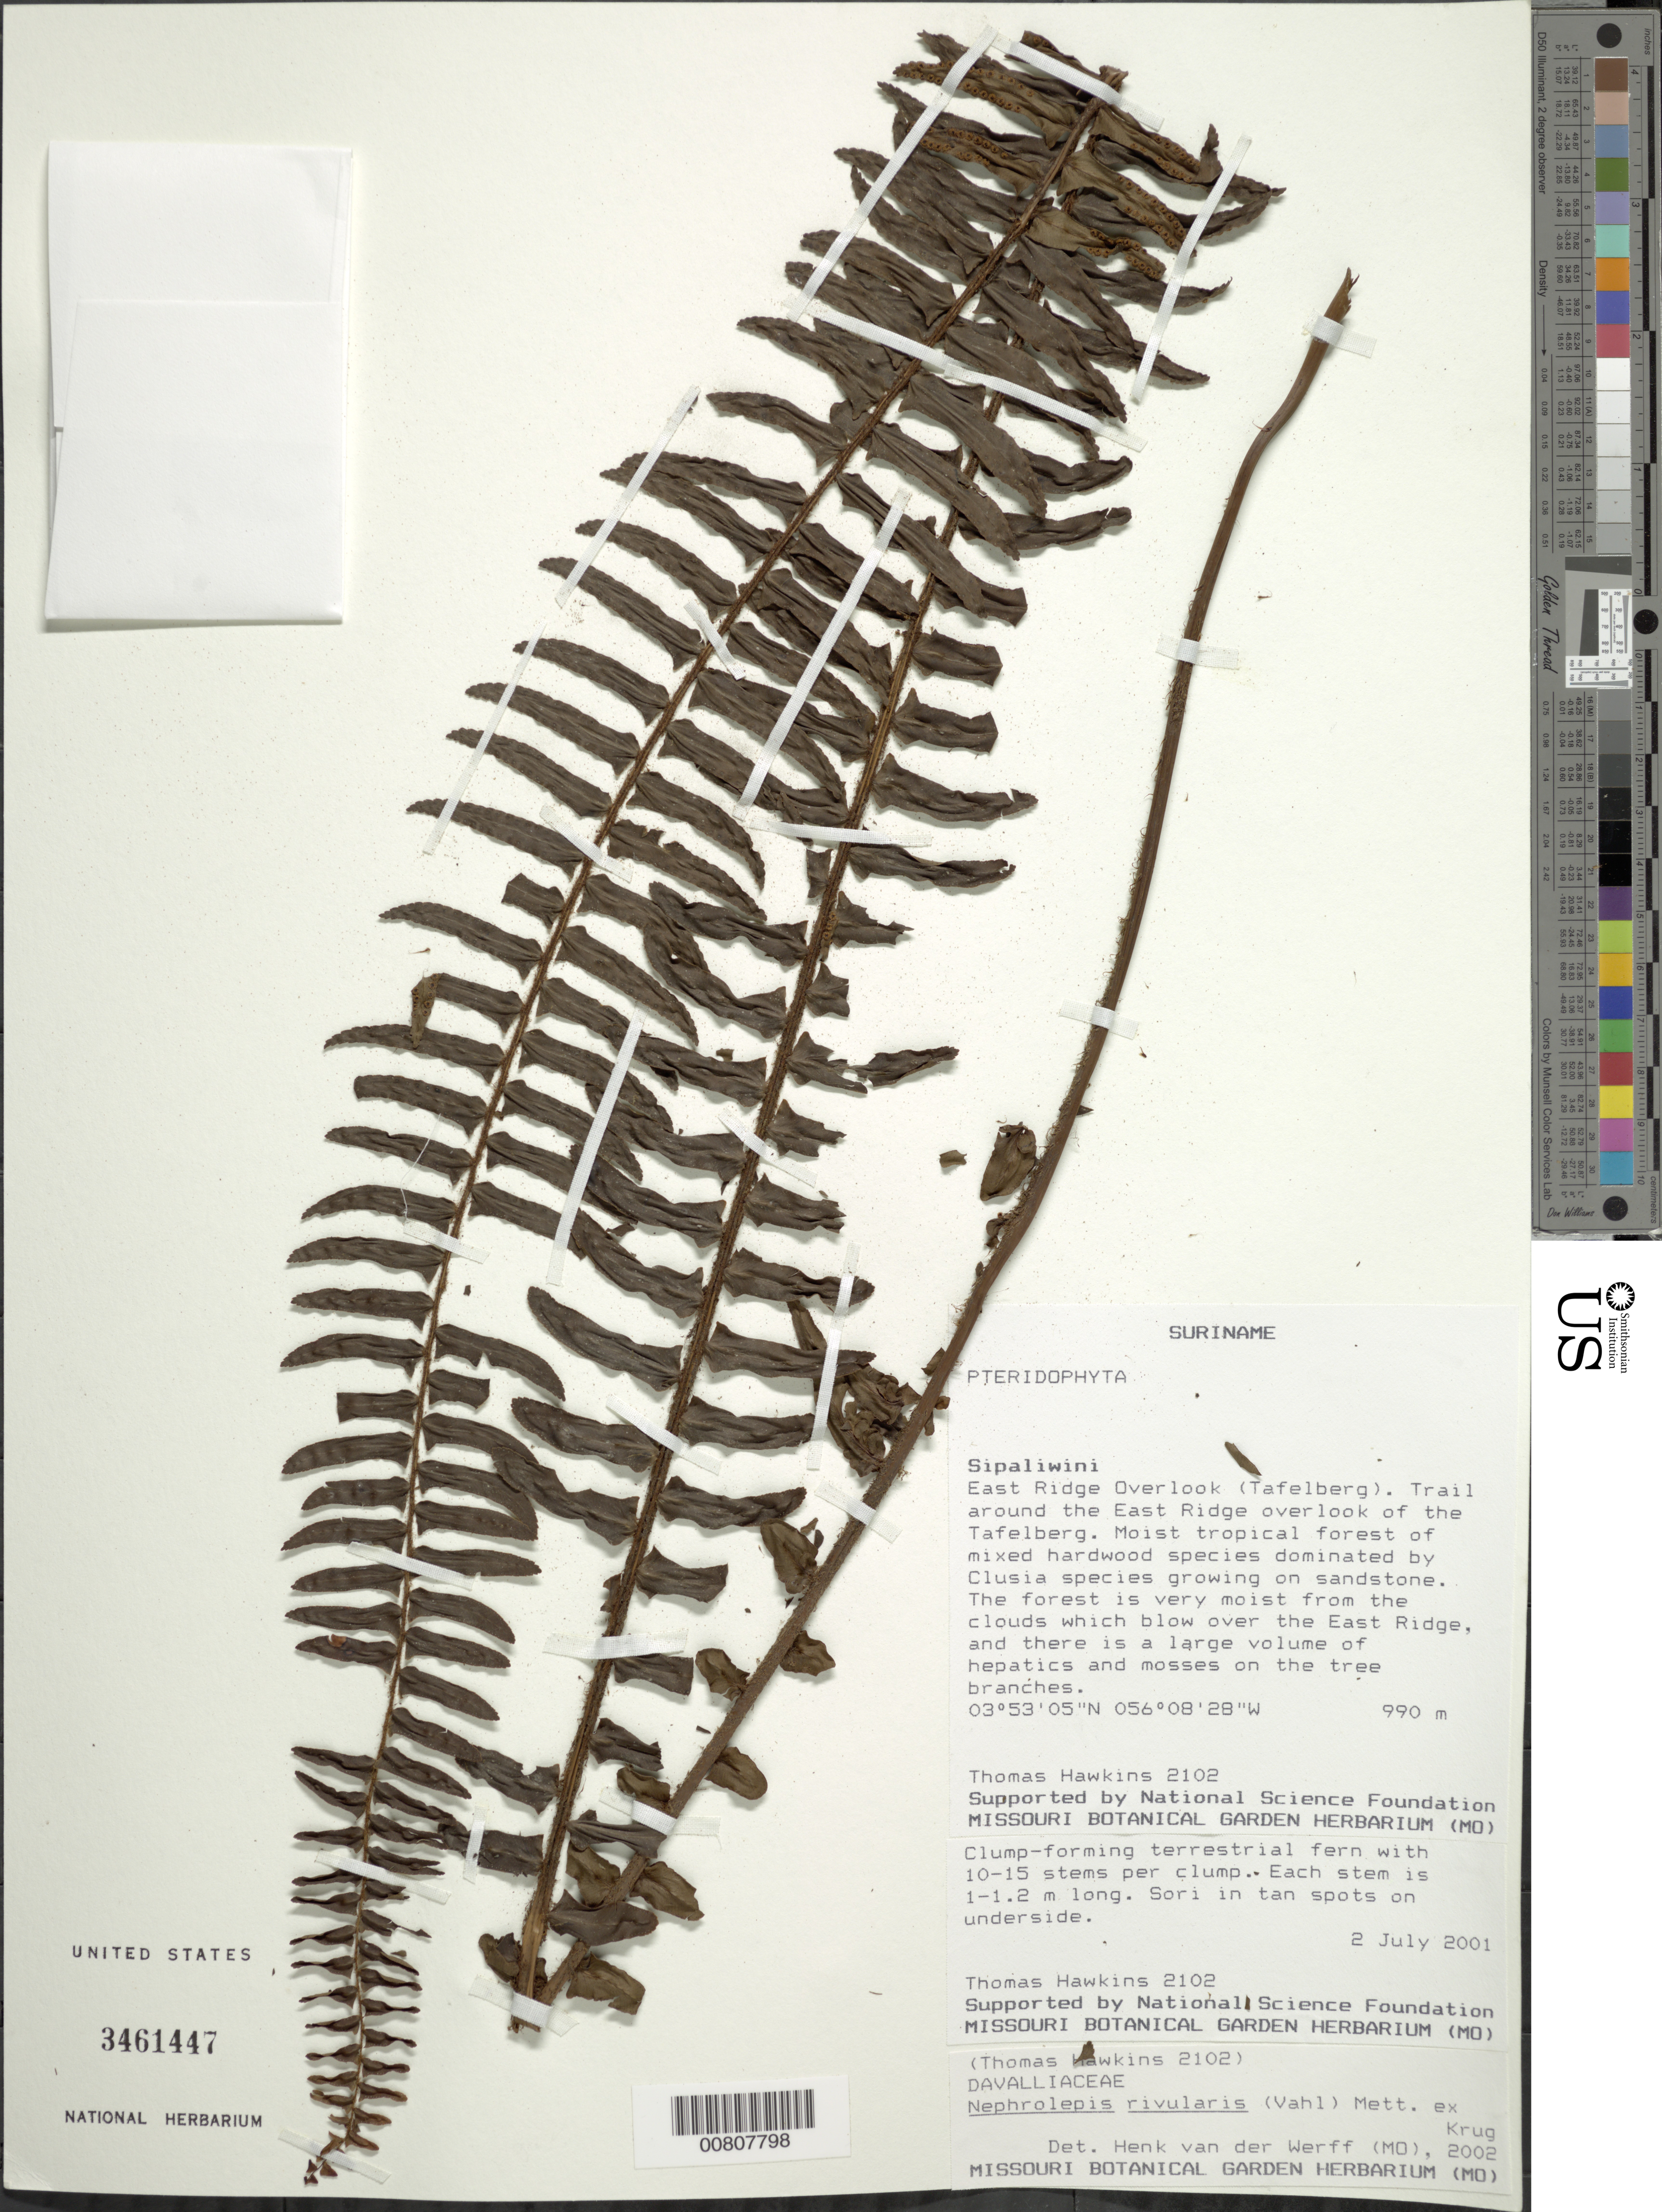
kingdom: Plantae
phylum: Tracheophyta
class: Polypodiopsida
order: Polypodiales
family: Nephrolepidaceae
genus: Nephrolepis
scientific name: Nephrolepis rivularis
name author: (Vahl) Mett. ex Krug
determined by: van der Werff, H., (MO), Missouri Botanical Garden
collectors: T. Hawkins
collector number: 2102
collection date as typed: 2-Jul-01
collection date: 2001-07-02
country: Suriname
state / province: Sipaliwini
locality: Tafelberg (Table Mountain), East Ridge Overlook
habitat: Moist tropical forest of mixed hardwood species dominated by Clusia species growing over sandstone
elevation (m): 990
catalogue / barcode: US 3461447